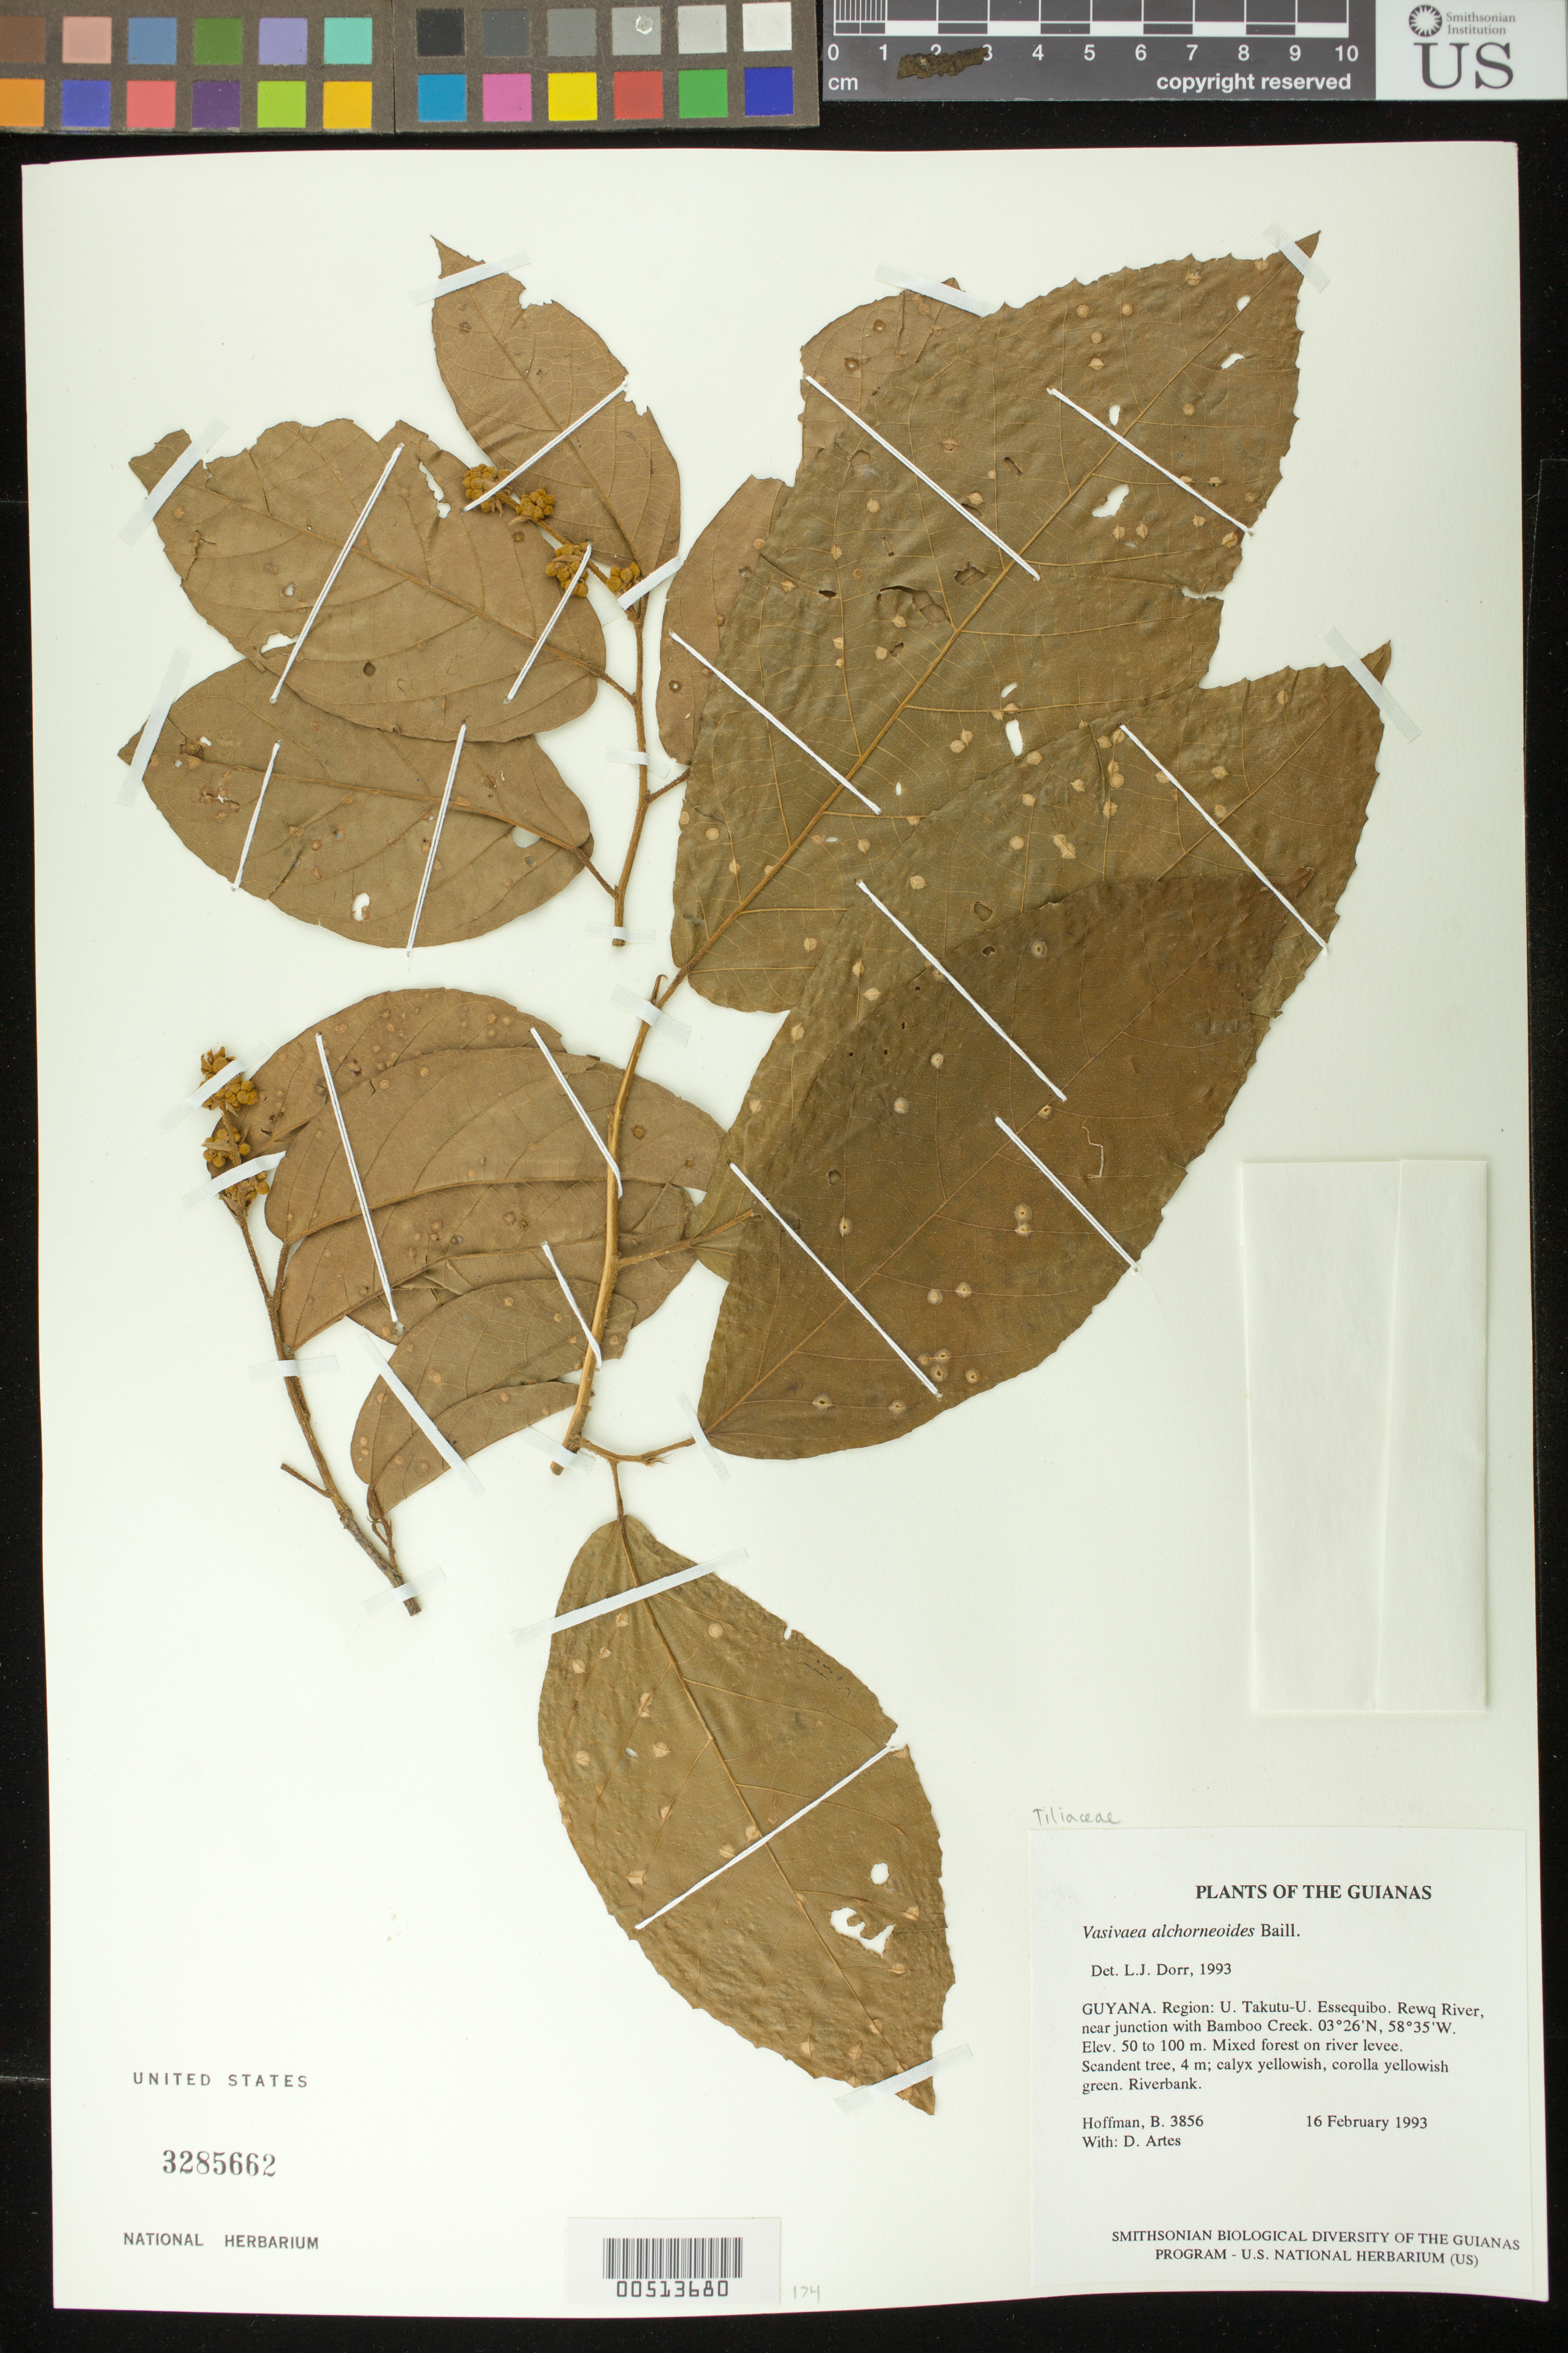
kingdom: Plantae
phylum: Tracheophyta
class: Magnoliopsida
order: Malvales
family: Malvaceae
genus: Vasivaea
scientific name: Vasivaea alchorneoides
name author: Baill.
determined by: Dorr, L. J., (BOT), Smithsonian Institution - National Museum of Natural History (UNITED STATES)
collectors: B. Hoffman & D. Artes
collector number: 3856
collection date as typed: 16 Feb 1993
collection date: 1993-02-16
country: Guyana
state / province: U. Takutu-U. Essequibo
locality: Rewq River, near junction with Bamboo Creek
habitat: Mixed forest on river levee. Riverbank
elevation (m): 50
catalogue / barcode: US 3285662